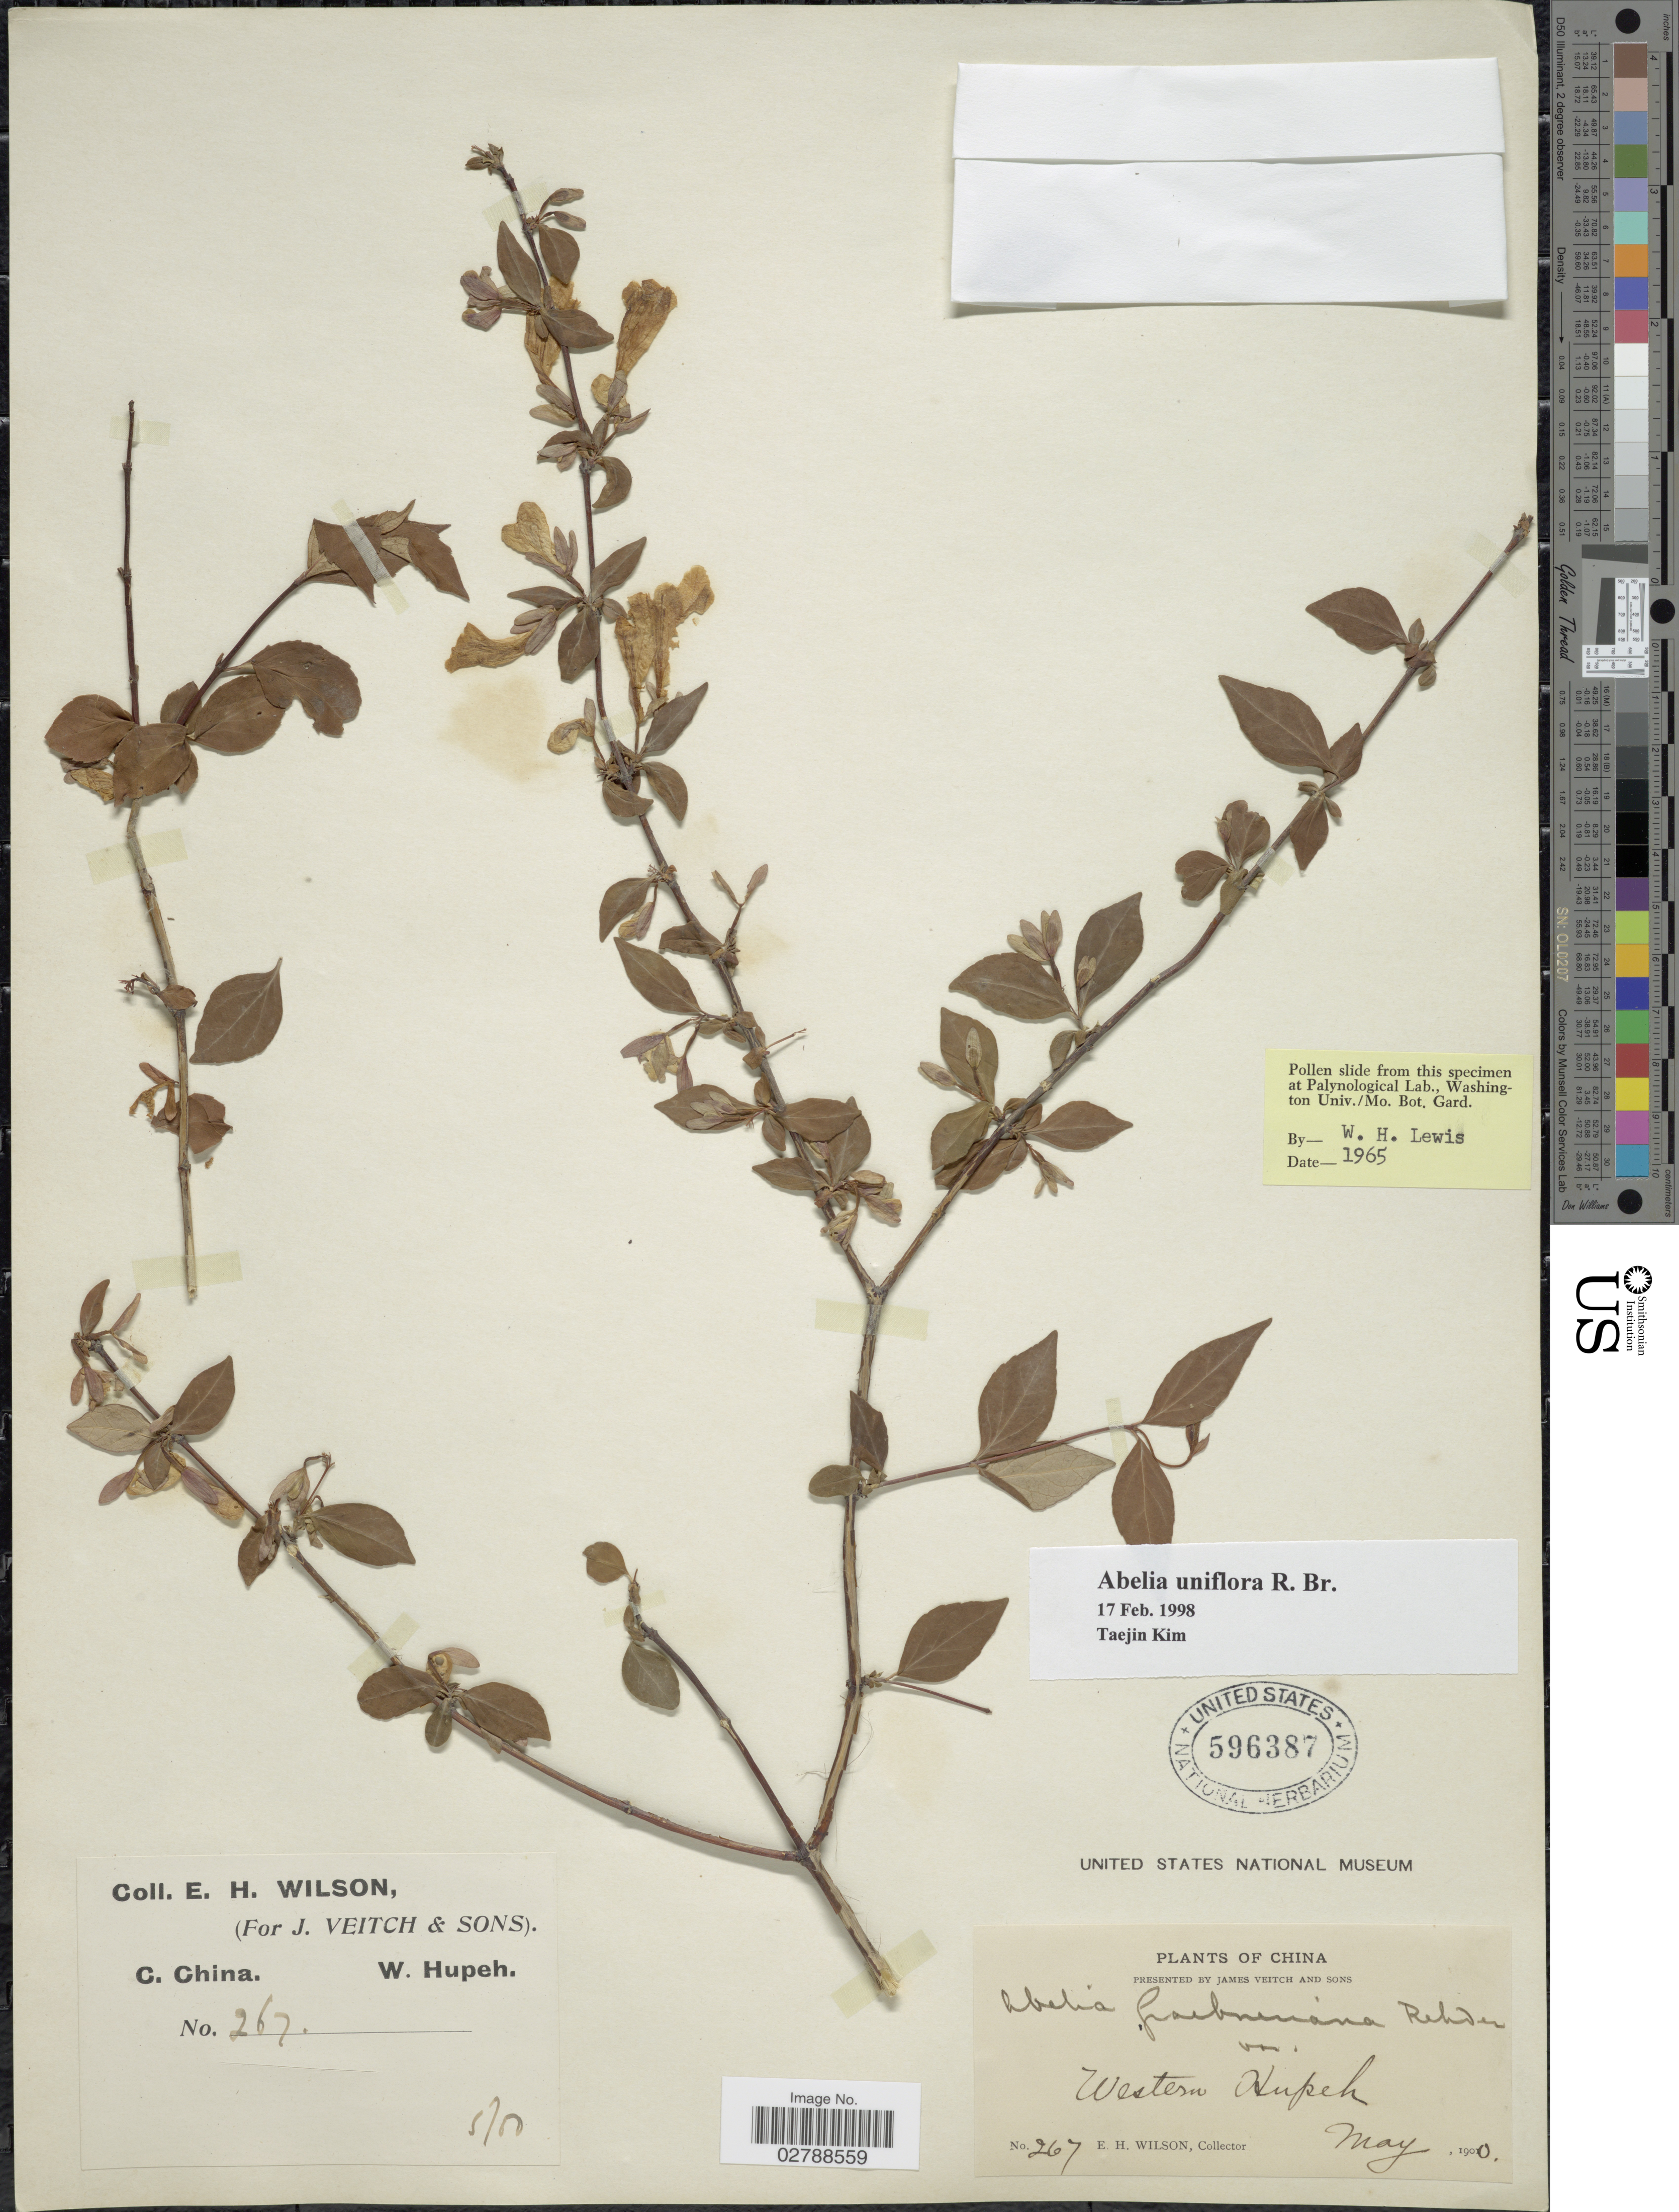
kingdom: Plantae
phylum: Tracheophyta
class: Magnoliopsida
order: Dipsacales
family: Caprifoliaceae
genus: Abelia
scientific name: Abelia uniflora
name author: R. Br.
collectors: E. Wilson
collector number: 267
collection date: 1900-05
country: China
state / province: Hubei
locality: C. China, Western Hupeh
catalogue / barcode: US 596387